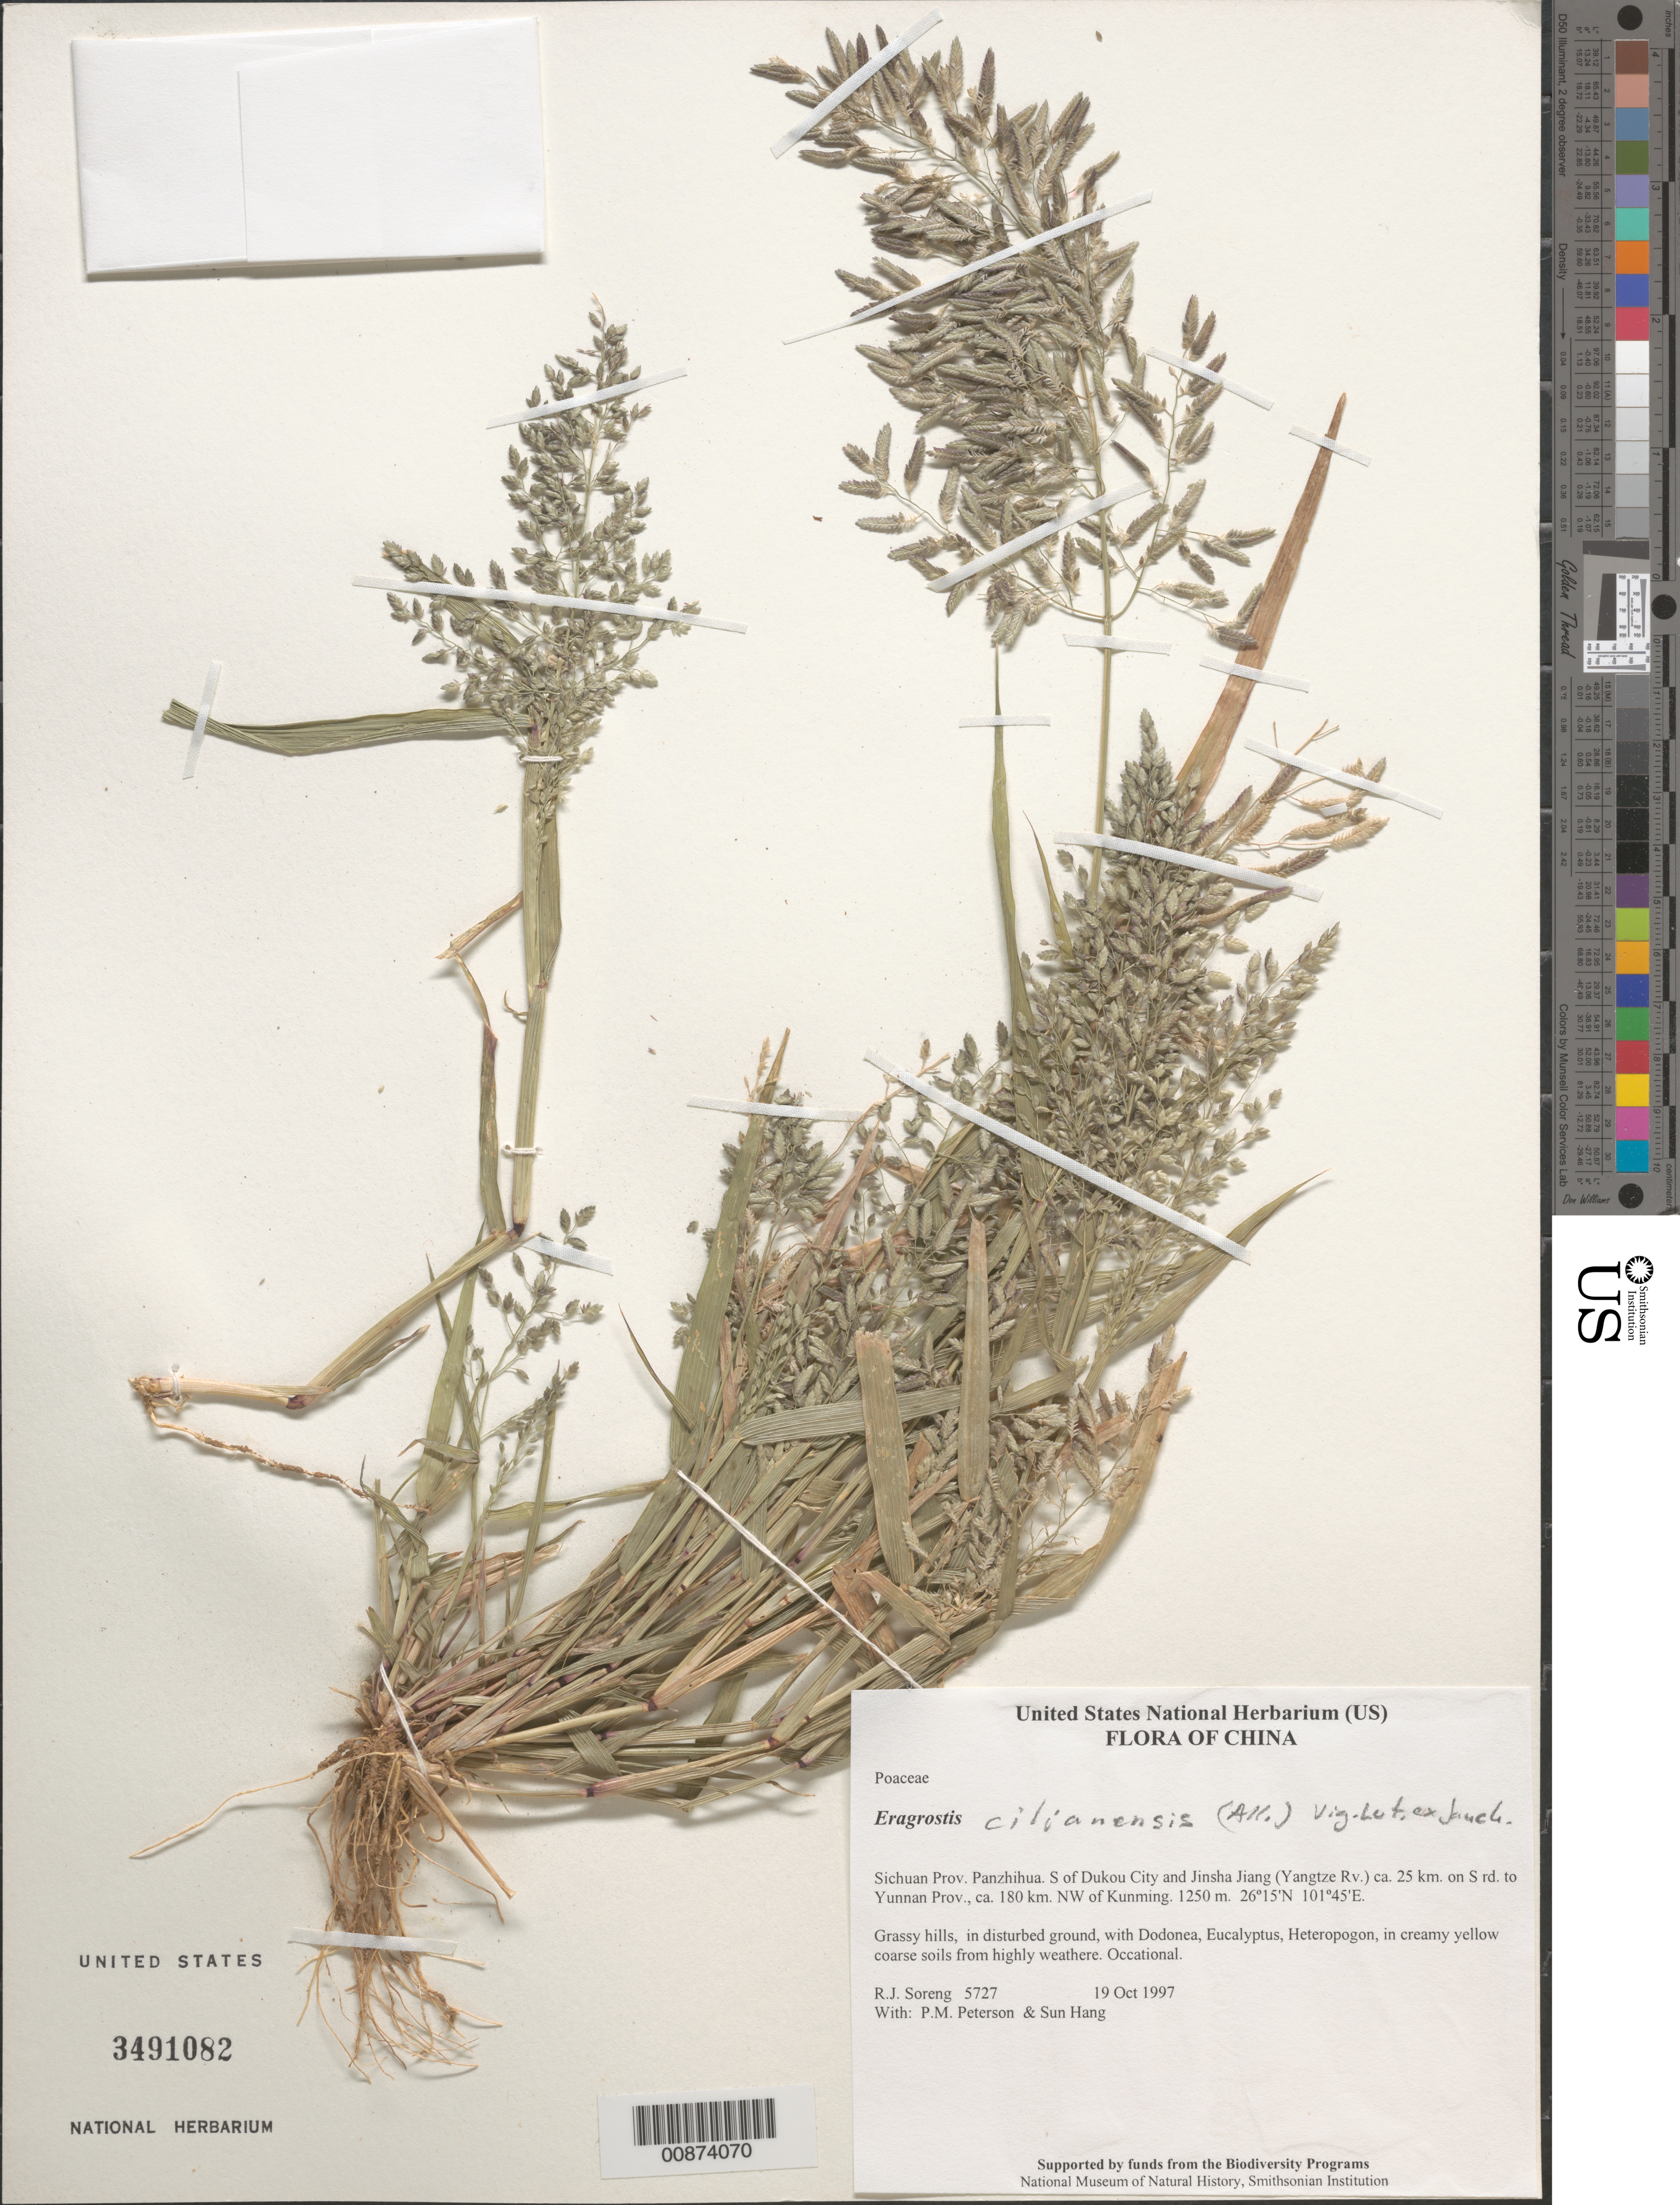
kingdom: Plantae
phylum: Tracheophyta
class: Liliopsida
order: Poales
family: Poaceae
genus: Eragrostis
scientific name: Eragrostis cilianensis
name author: (Bellardi) Vignolo ex Janch.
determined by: Soreng, Robert J., Research Associate (BOT), Smithsonian Institution - National Museum of Natural History (UNITED STATES)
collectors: R. J. Soreng, P. M. Peterson & Sun Hang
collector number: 5727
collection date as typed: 19 Oct 1997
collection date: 1997-10-19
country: China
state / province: Sichuan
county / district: Panzhihua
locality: S of Dukou City and Jinsha Jiang (Yangtze Rv.) ca. 25 km on S rd. to Yunnan Prov., ca. 180 km NW of Kunming.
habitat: Grassy hills, in disturbed ground, with Dodonea, Eucalyptus, Heteropogon, in creamy yellow coarse soils from highly weathere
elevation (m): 1250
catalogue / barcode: US 3491082